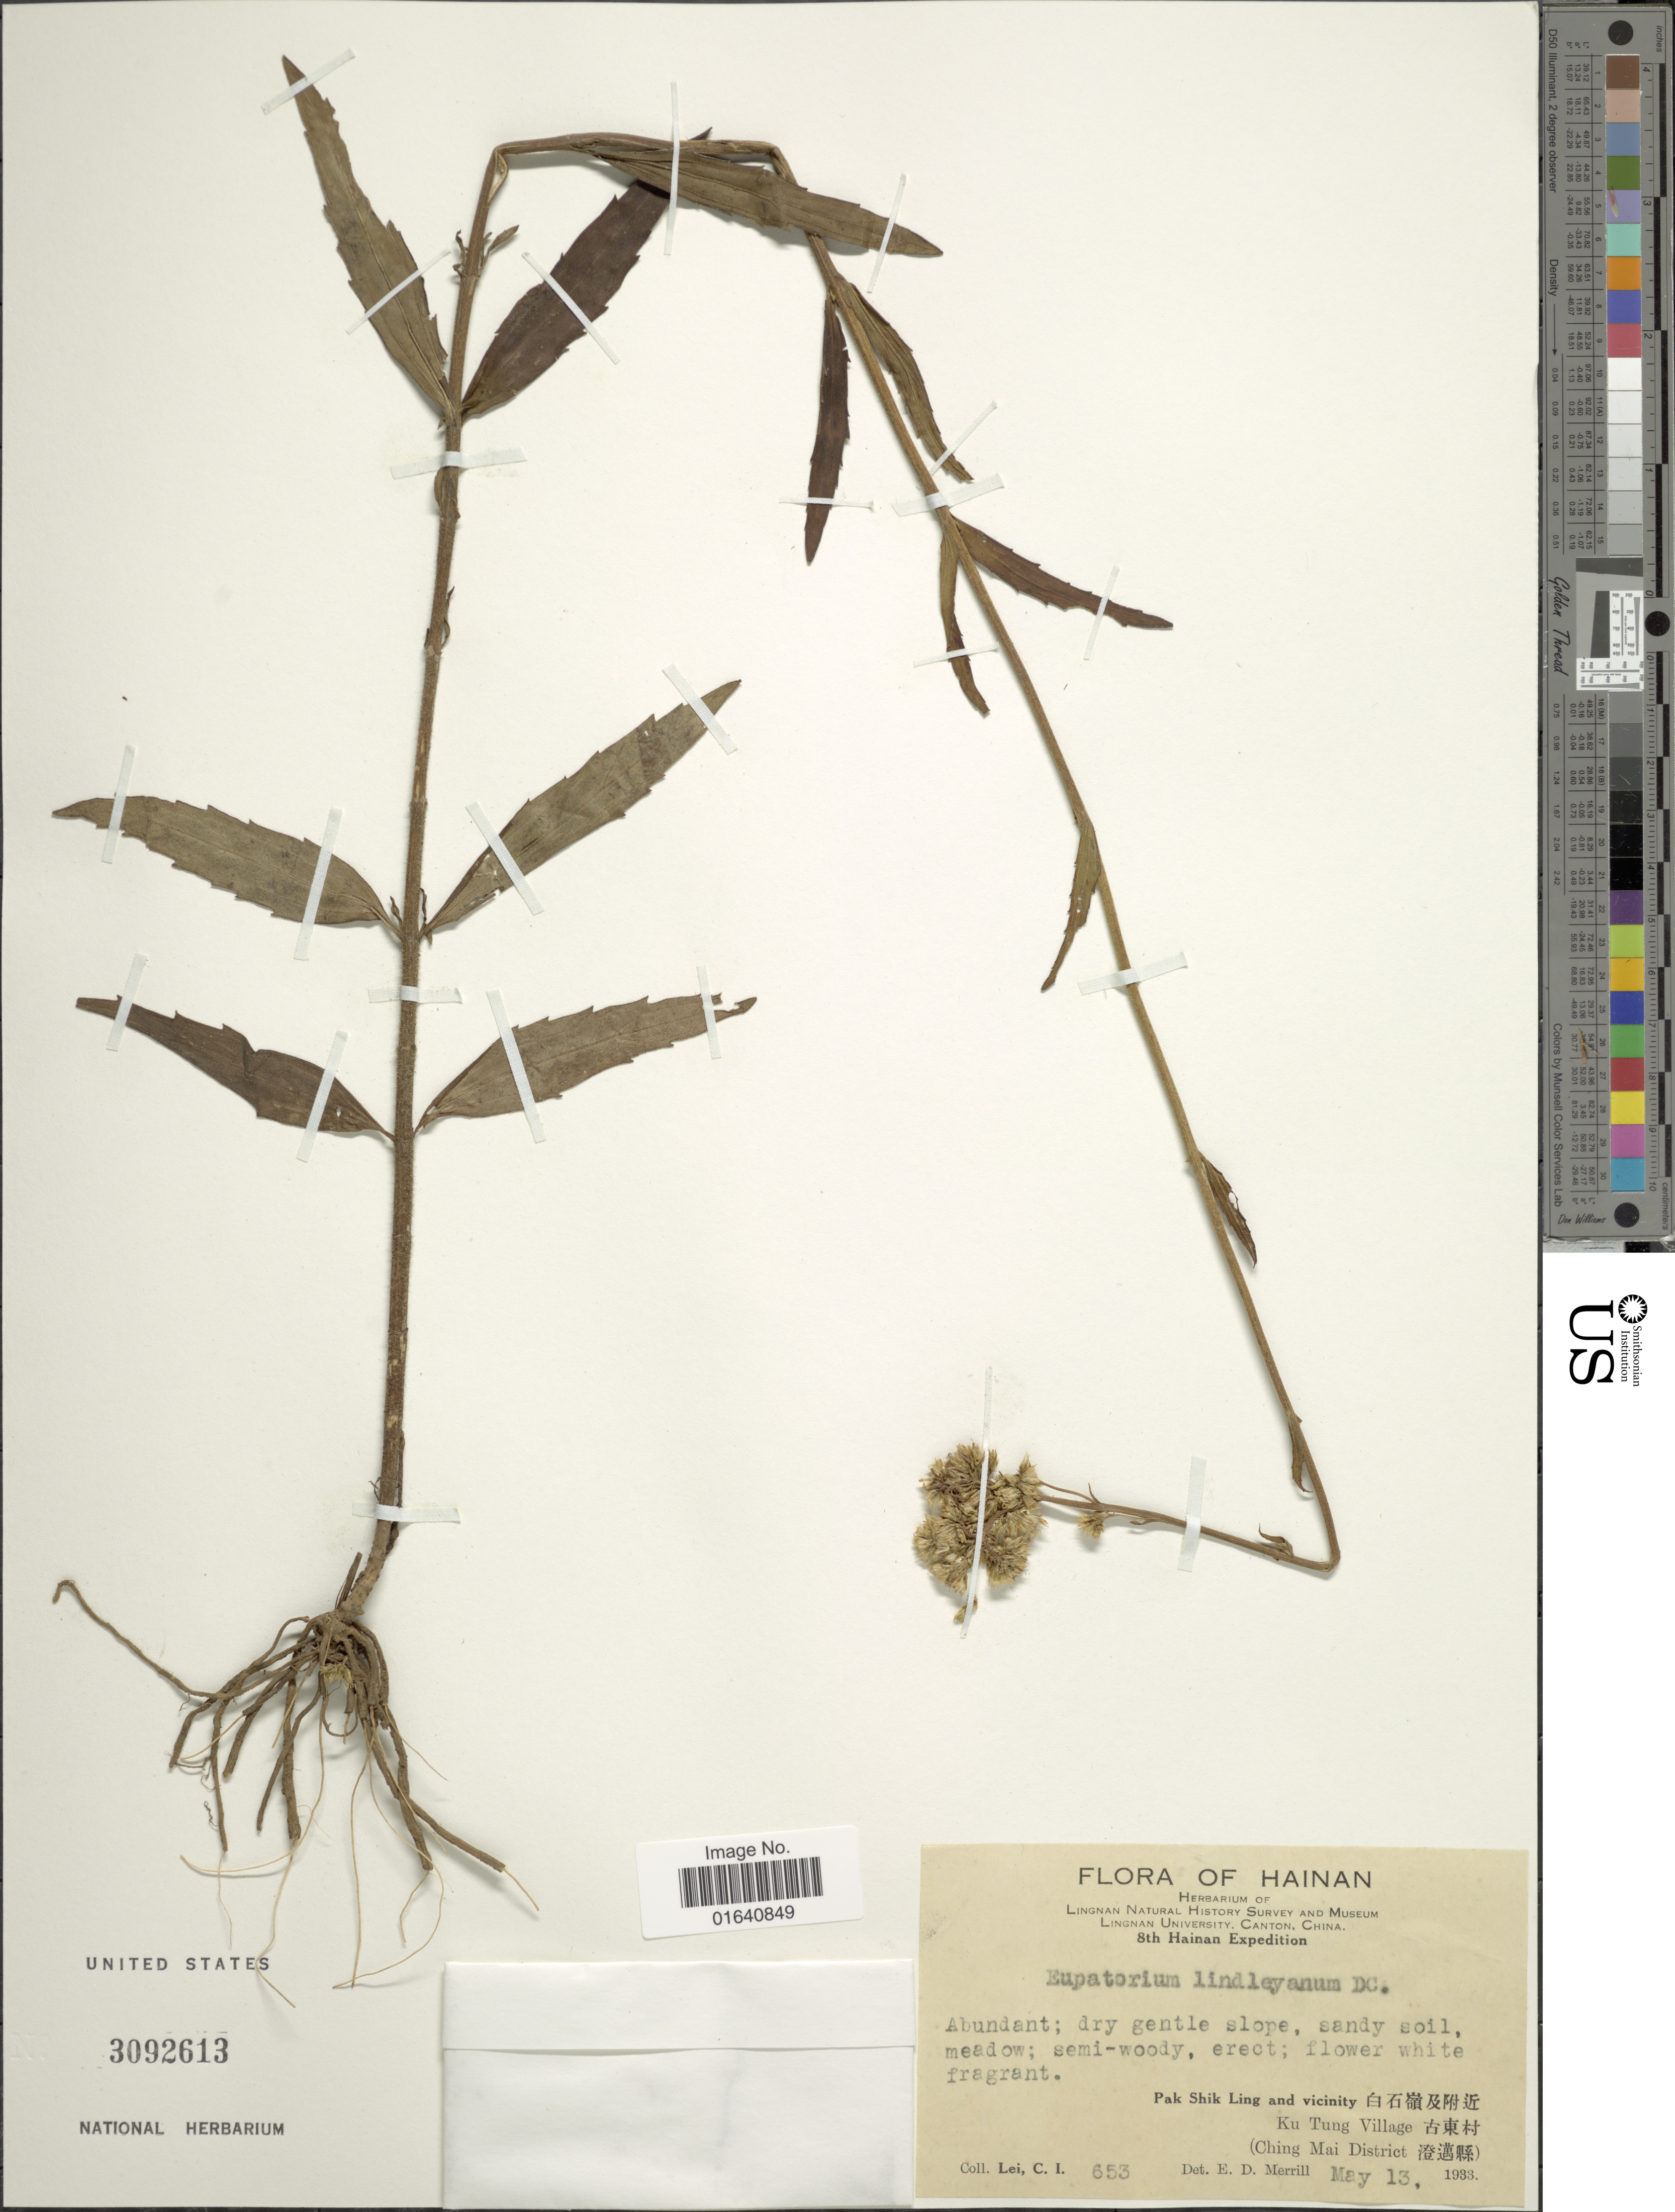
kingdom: Plantae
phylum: Tracheophyta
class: Magnoliopsida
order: Asterales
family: Asteraceae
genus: Eupatorium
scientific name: Eupatorium lindleyanum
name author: DC.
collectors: C. I. Lei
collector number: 653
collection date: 1933-05-13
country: China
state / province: Hainan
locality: PakShikLing and Vicinity, Ku Tung Village, (Ching Mai District)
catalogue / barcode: US 3092613